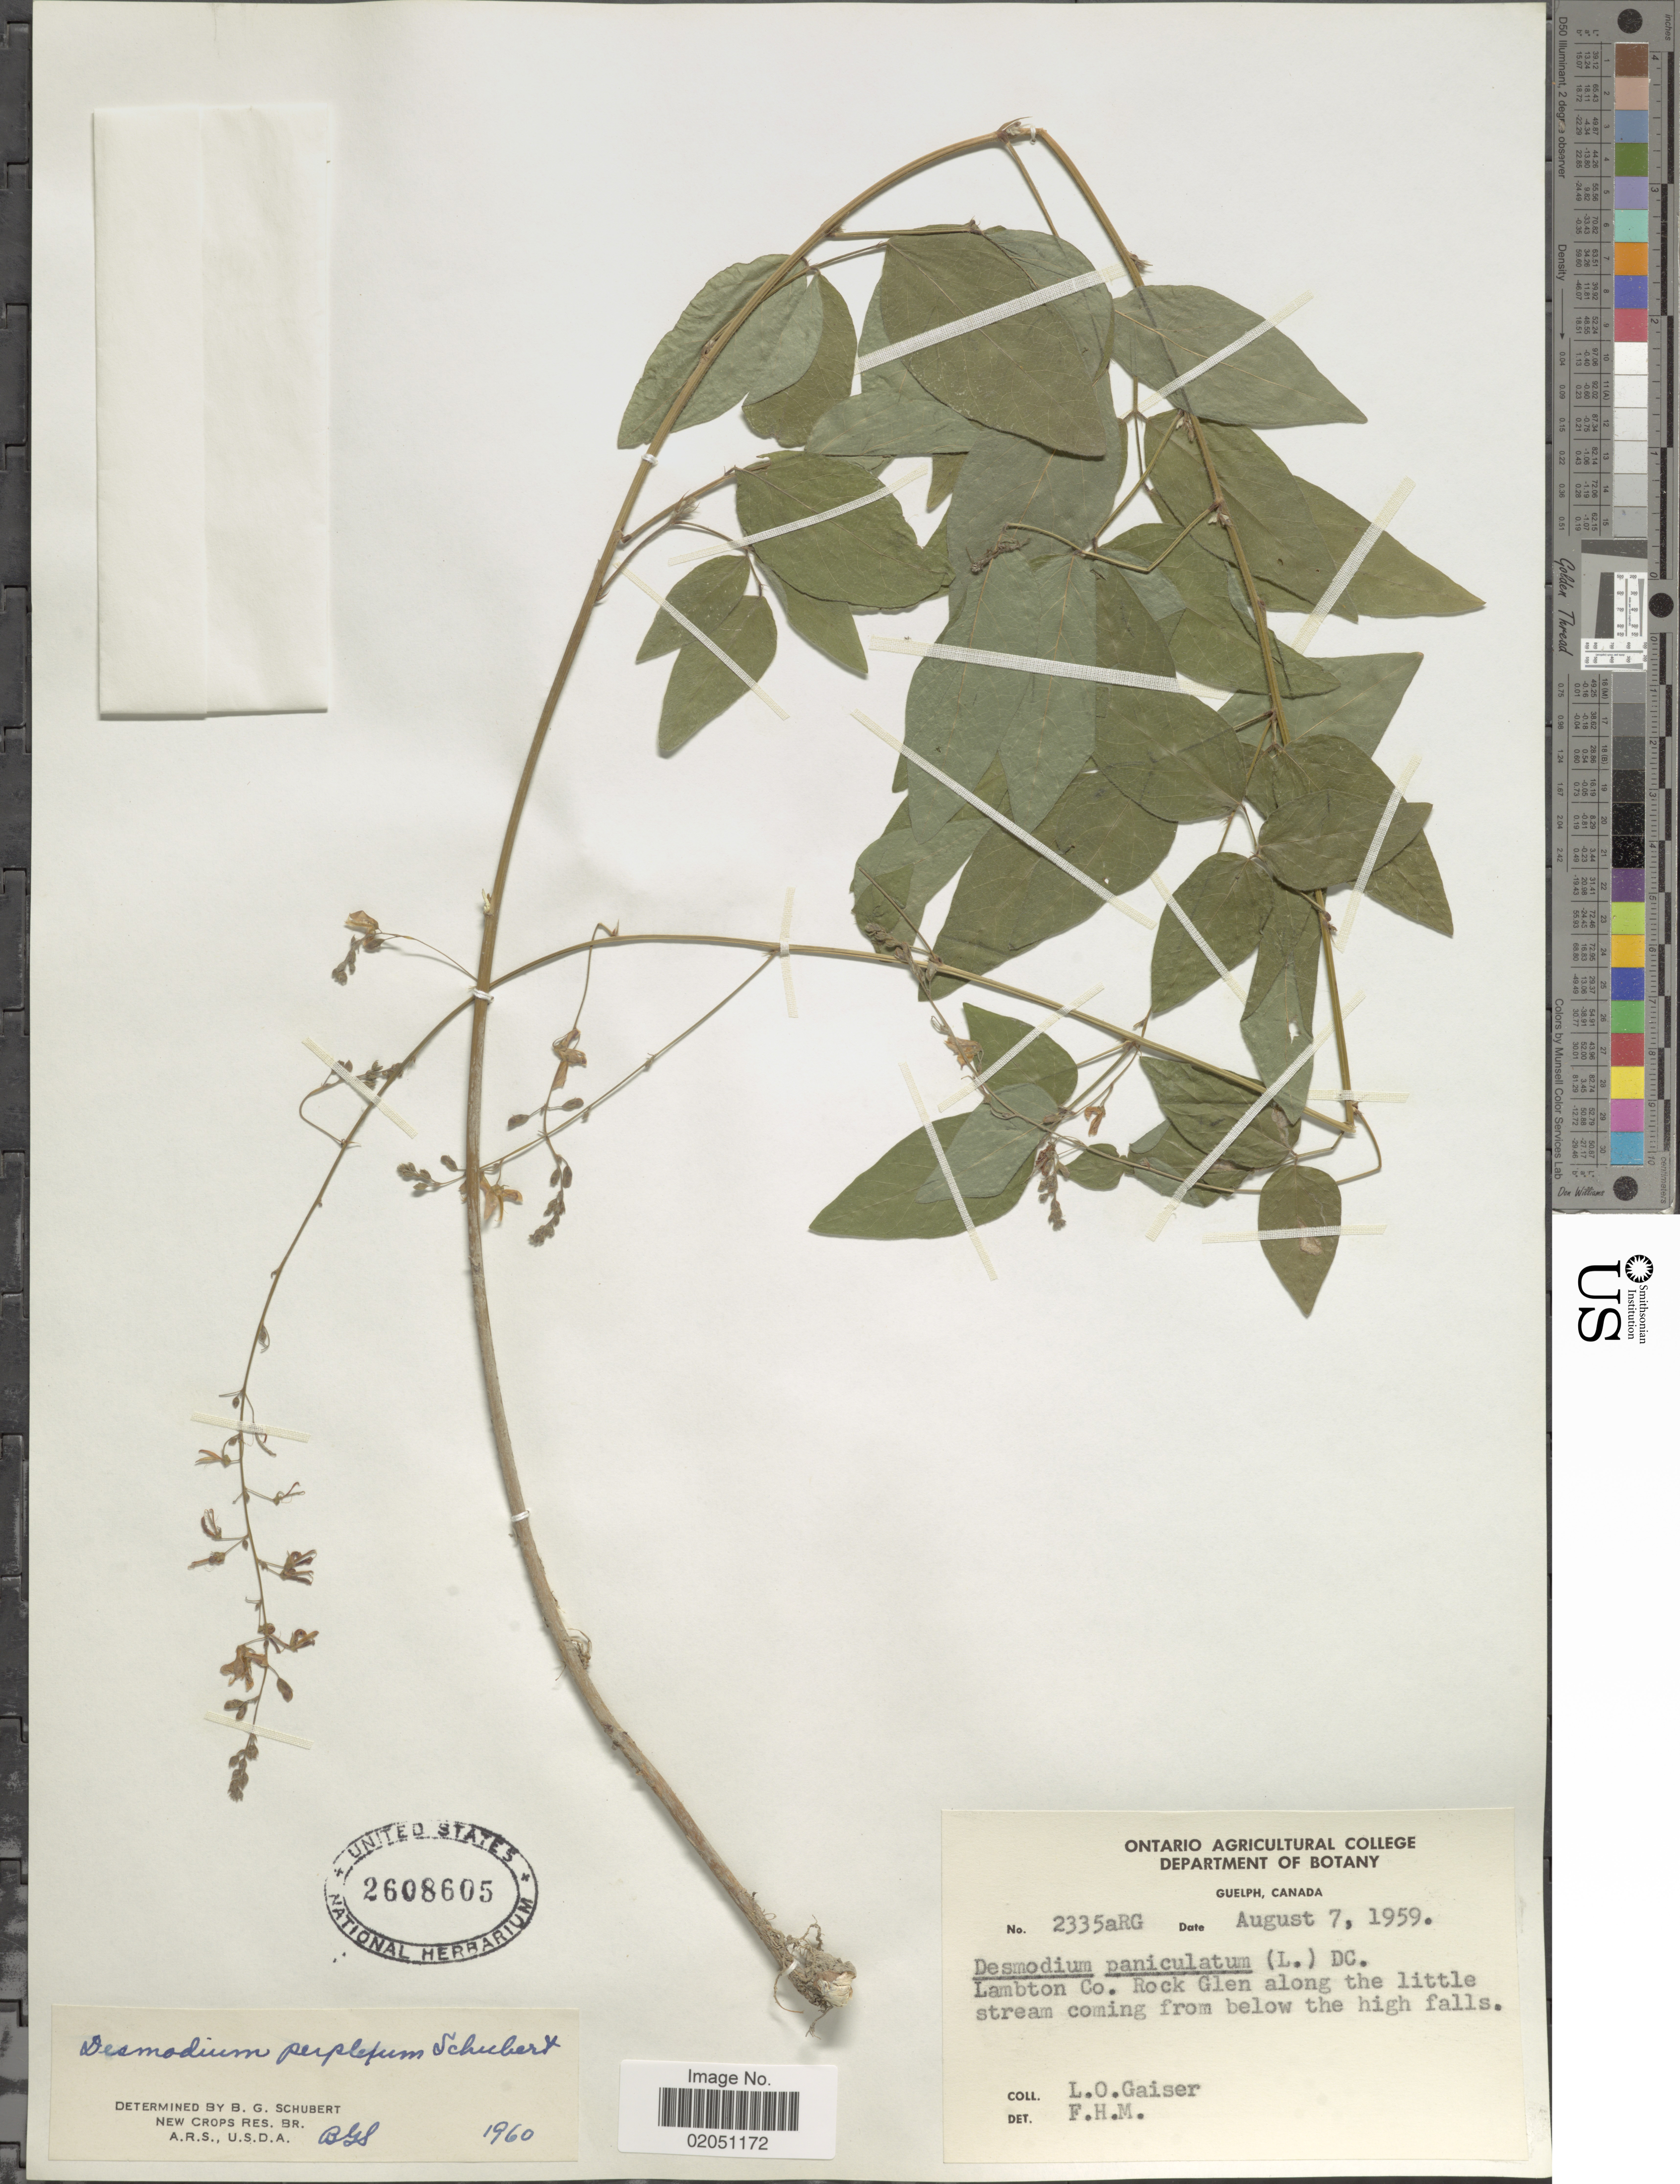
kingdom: Plantae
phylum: Tracheophyta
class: Magnoliopsida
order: Fabales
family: Fabaceae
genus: Desmodium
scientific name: Desmodium paniculatum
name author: (L.) DC.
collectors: L. Gaiser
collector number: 233aRG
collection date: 1959-08-07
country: Canada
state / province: Ontario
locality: Lambton Co. Rock Glen along the Little stream coming from below the high falls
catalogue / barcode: US 2608605